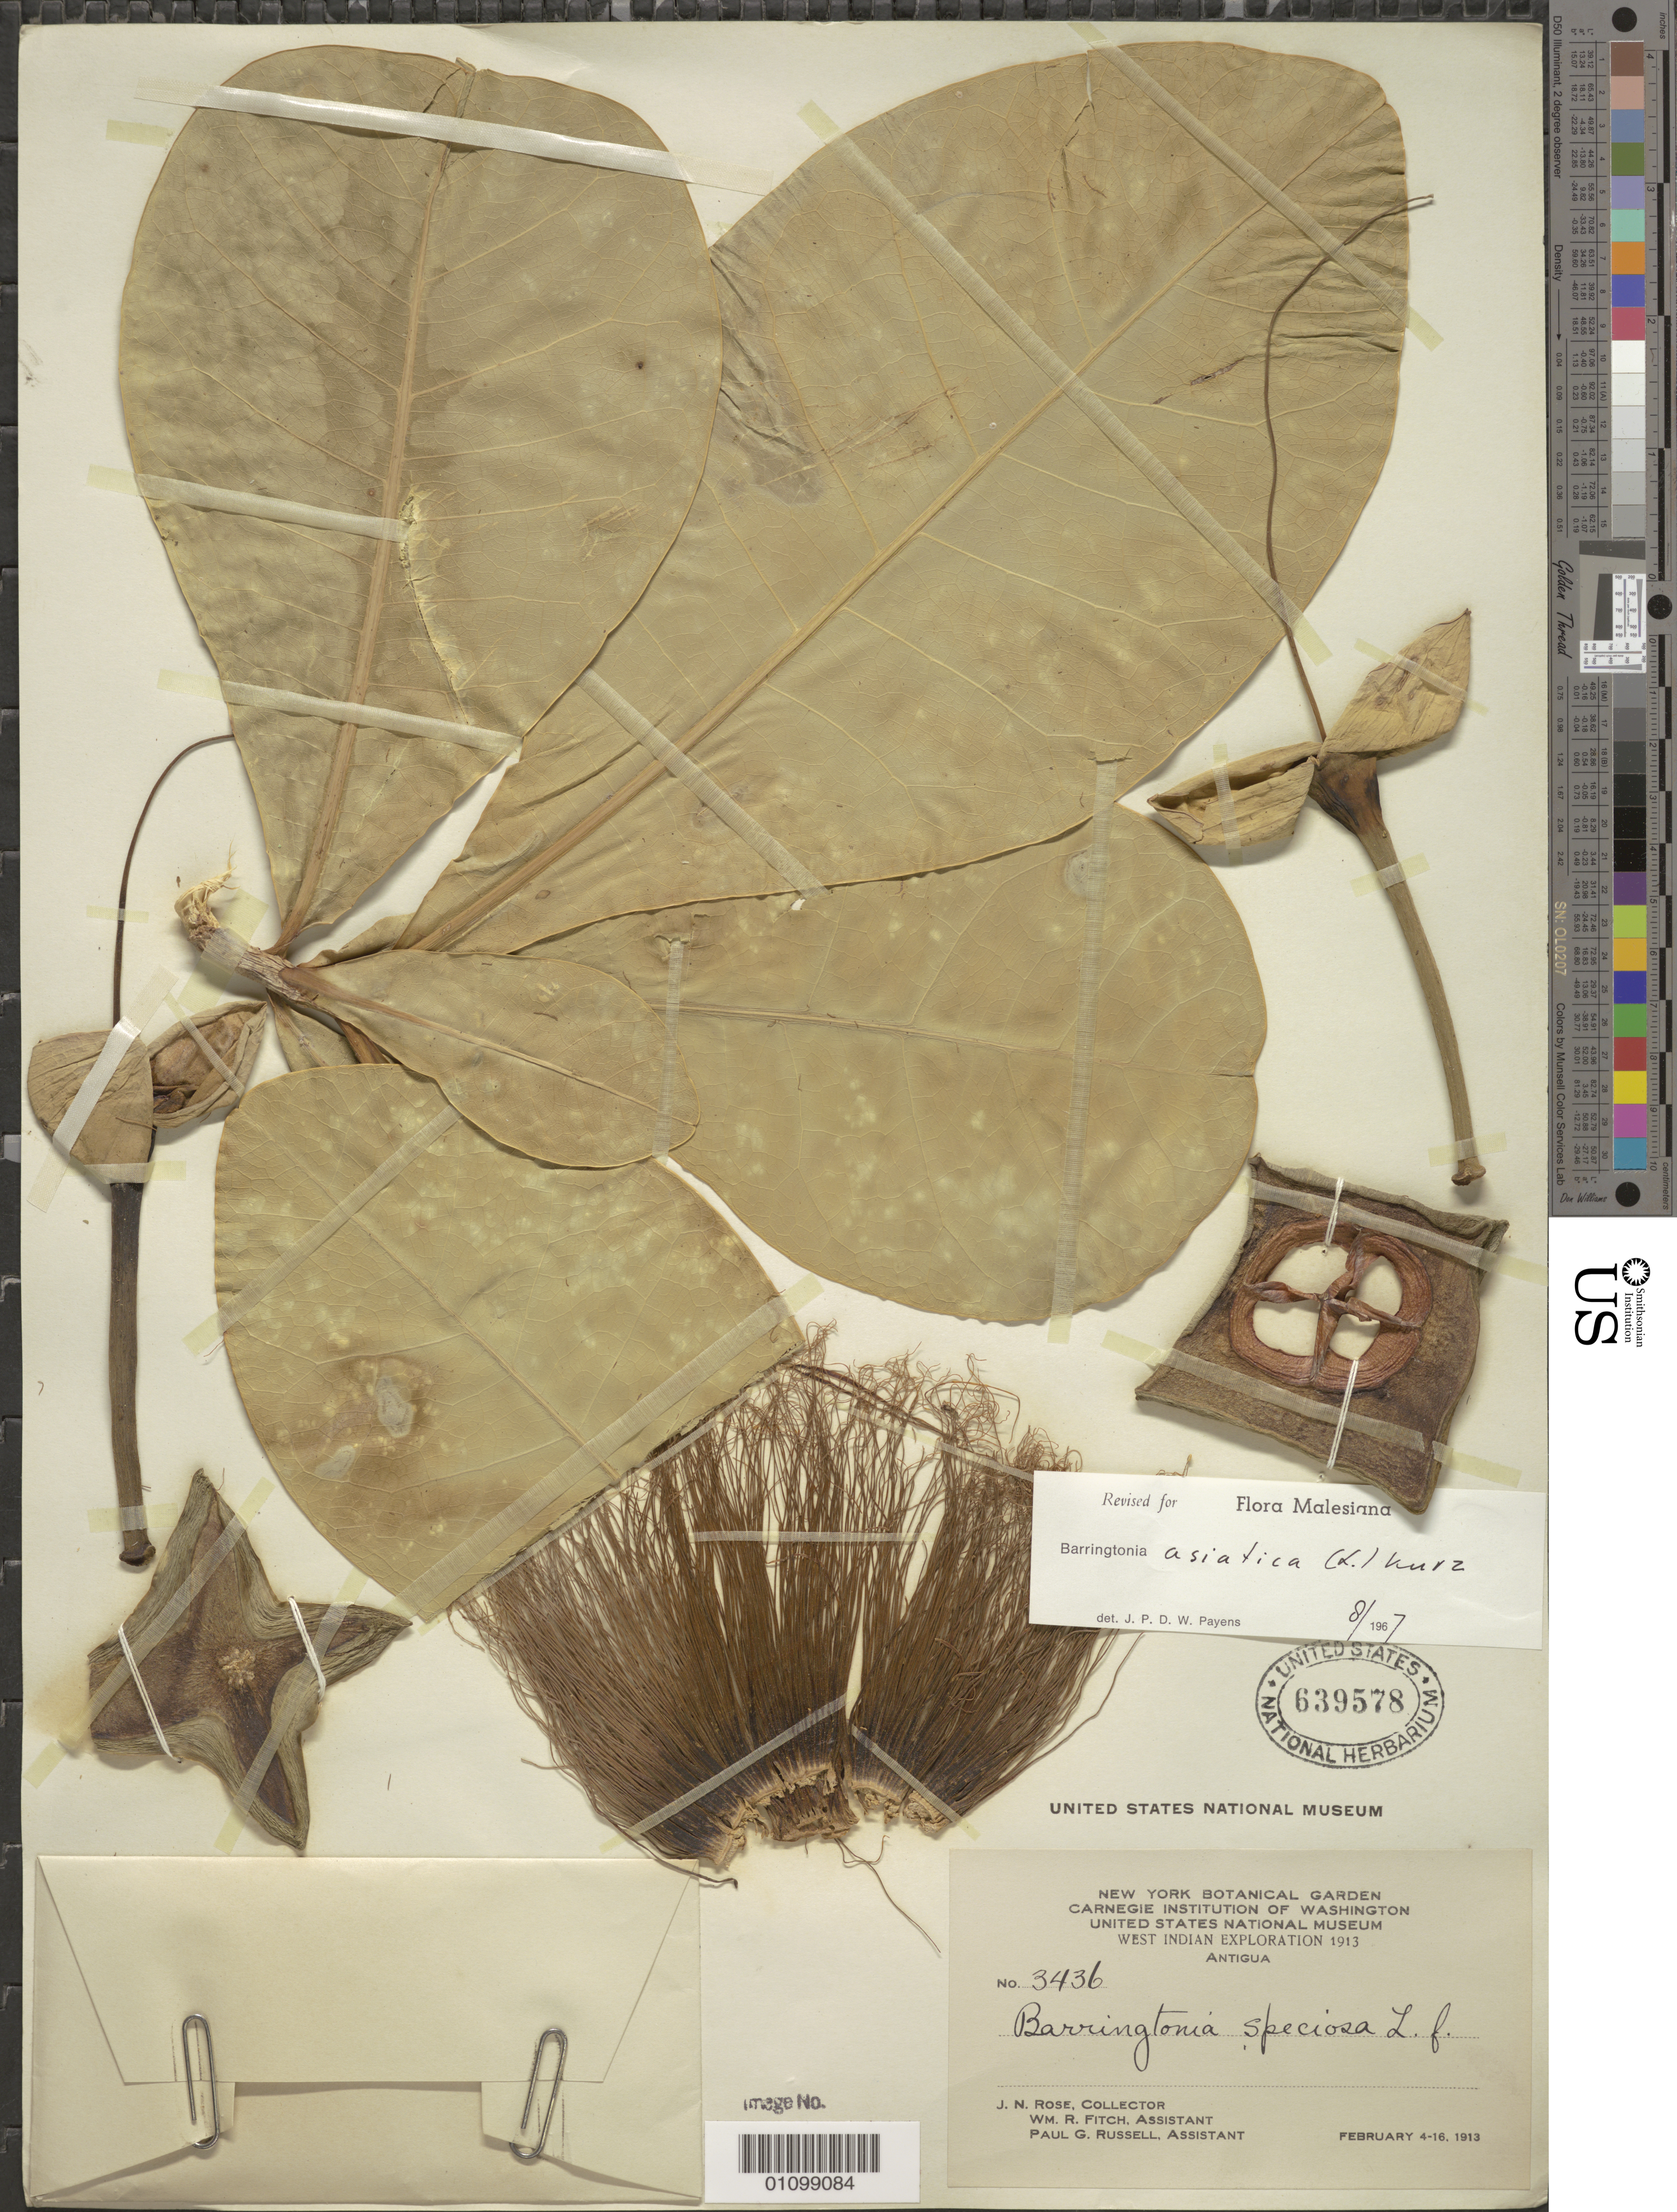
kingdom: Plantae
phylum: Tracheophyta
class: Magnoliopsida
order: Ericales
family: Lecythidaceae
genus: Barringtonia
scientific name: Barringtonia asiatica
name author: (L.) Kurz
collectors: J. N. Rose, W. R. Fitch & P. G. Russell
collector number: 3436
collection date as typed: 04 Feb 1913 to 16 Feb 1913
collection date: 1913-02-04/1913-02-16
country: Antigua and Barbuda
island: Antigua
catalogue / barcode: US 639578